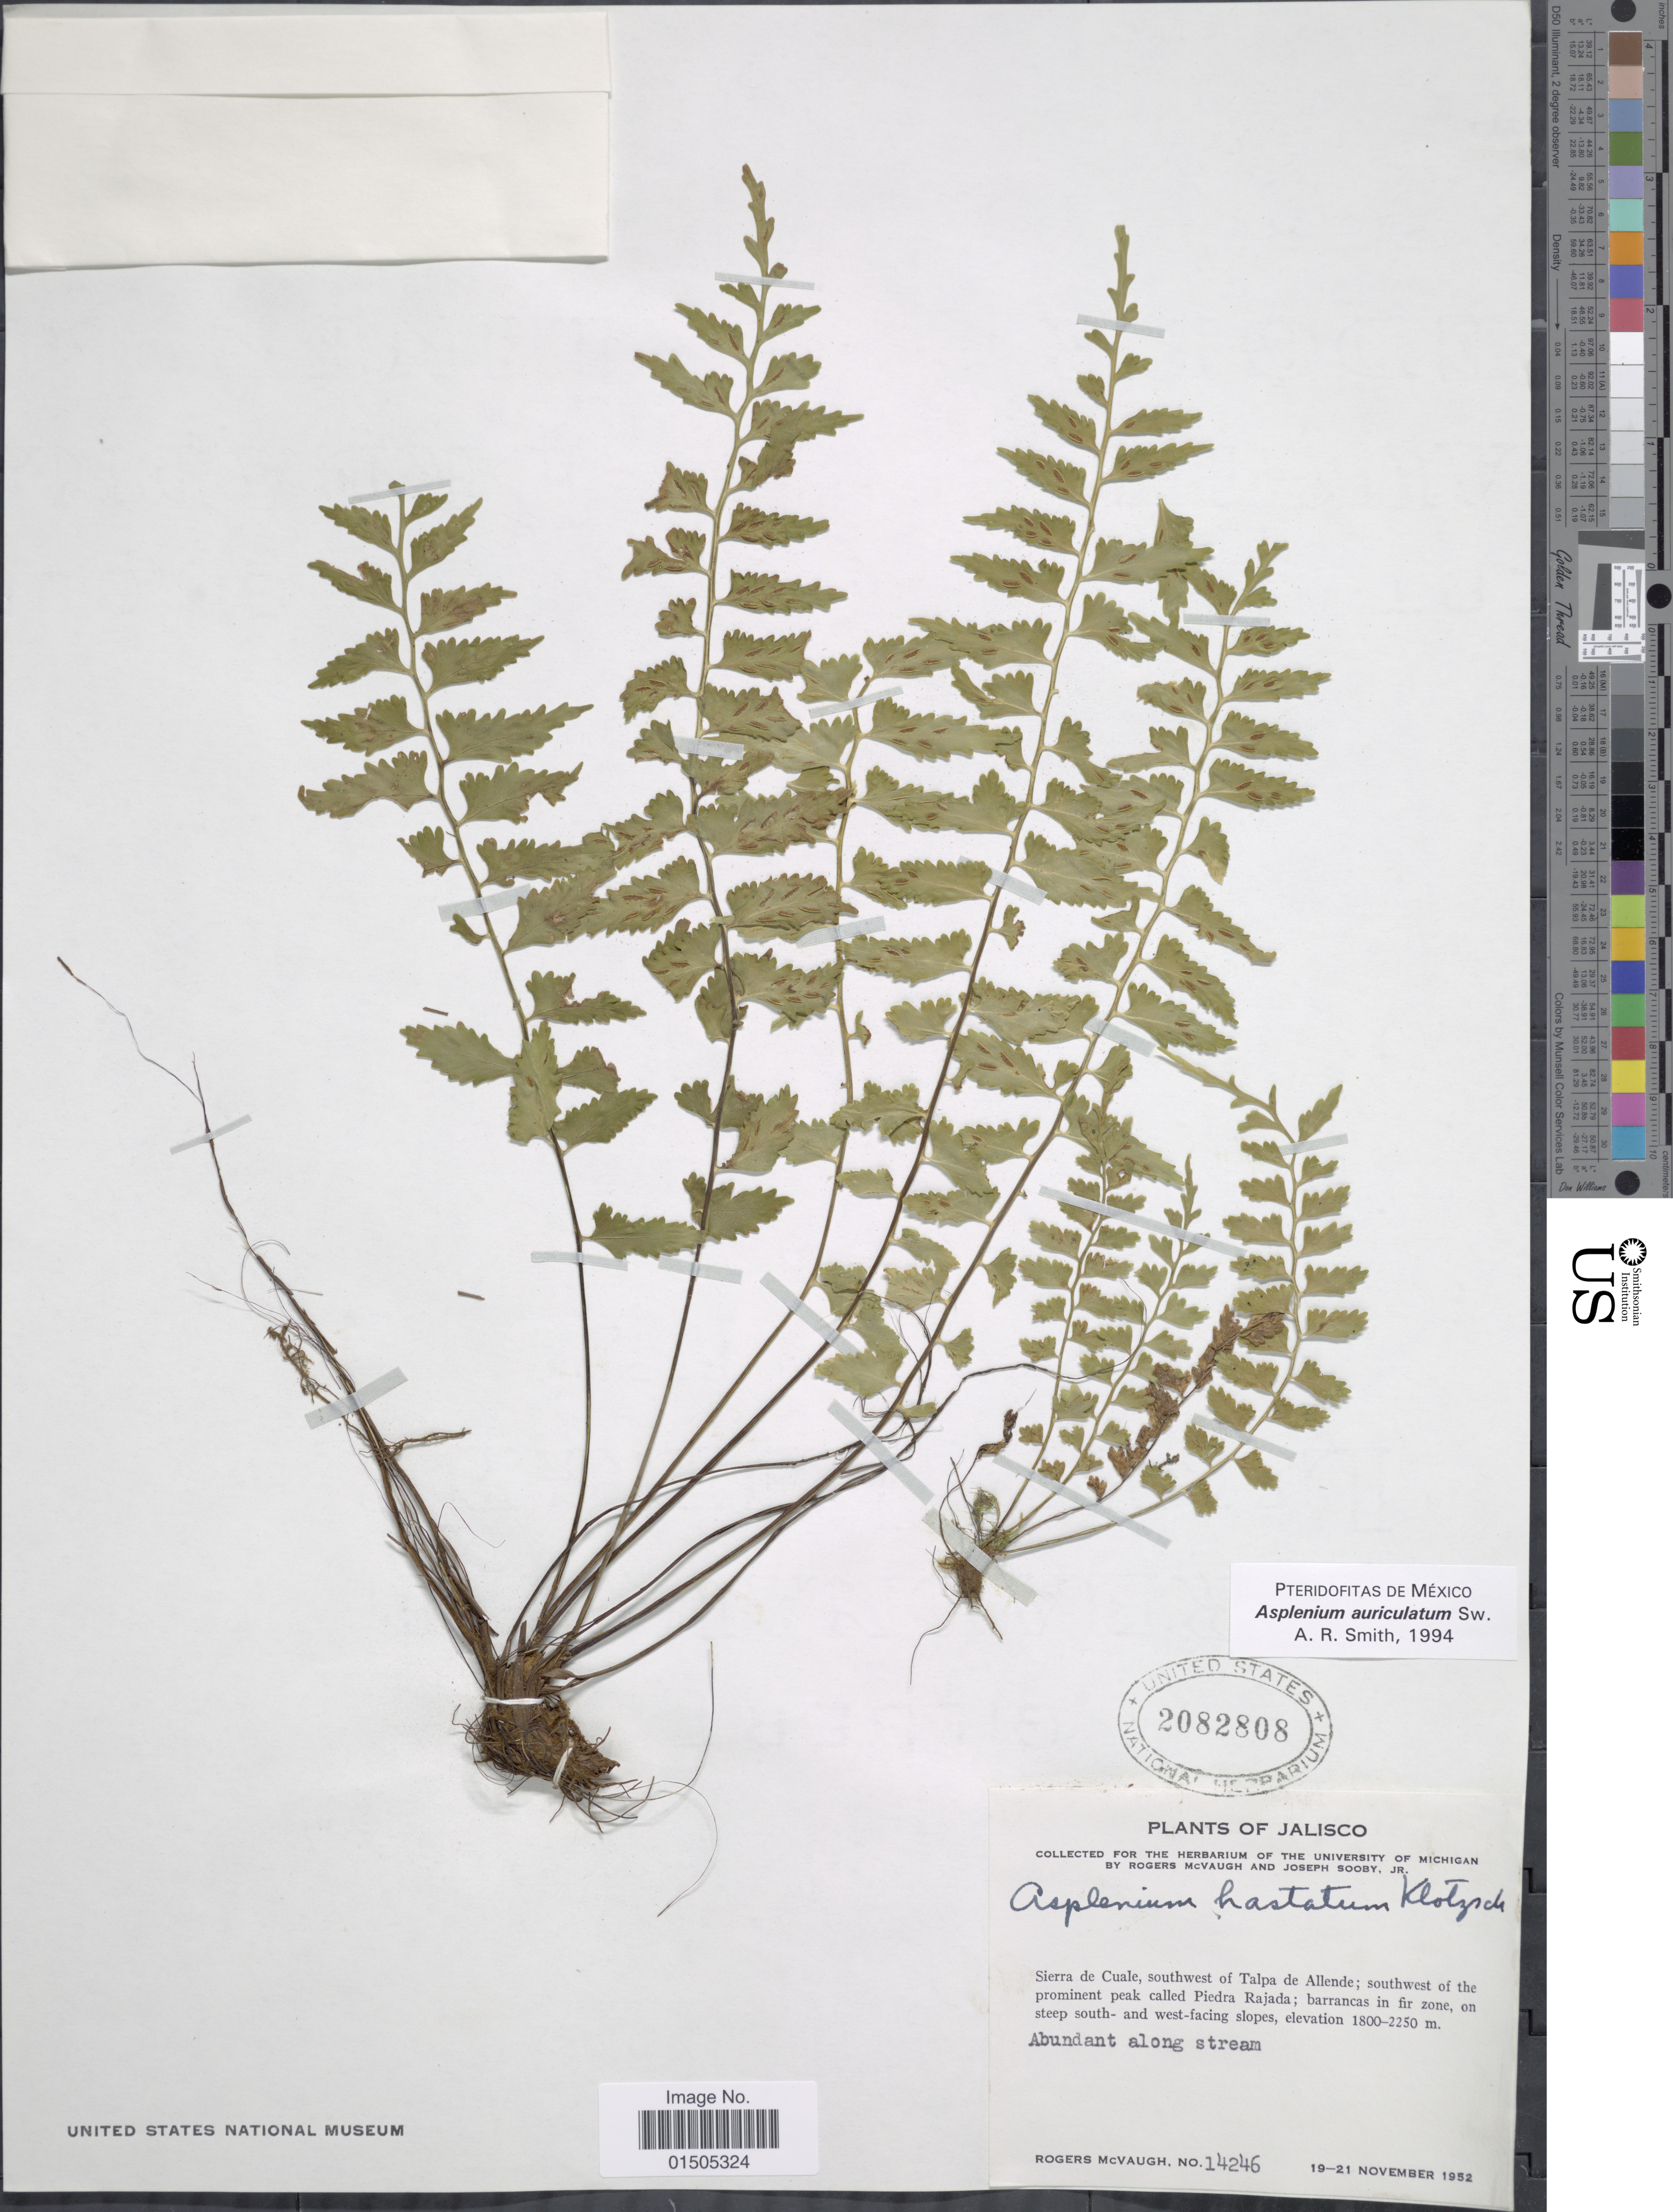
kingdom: Plantae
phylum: Tracheophyta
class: Polypodiopsida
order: Polypodiales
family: Aspleniaceae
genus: Asplenium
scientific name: Asplenium auriculatum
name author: Sw.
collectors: R. McVaugh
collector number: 14246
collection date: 1952-11-19/1952-11-21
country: Mexico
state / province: Jalisco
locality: Sierra de Cuale, southwest of Talpa de Allende; southwest of the prominent peak called Piedra Rajada; barrancas in fir zone, on steep south- and west-facing slopes.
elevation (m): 1800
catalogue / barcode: US 2082808